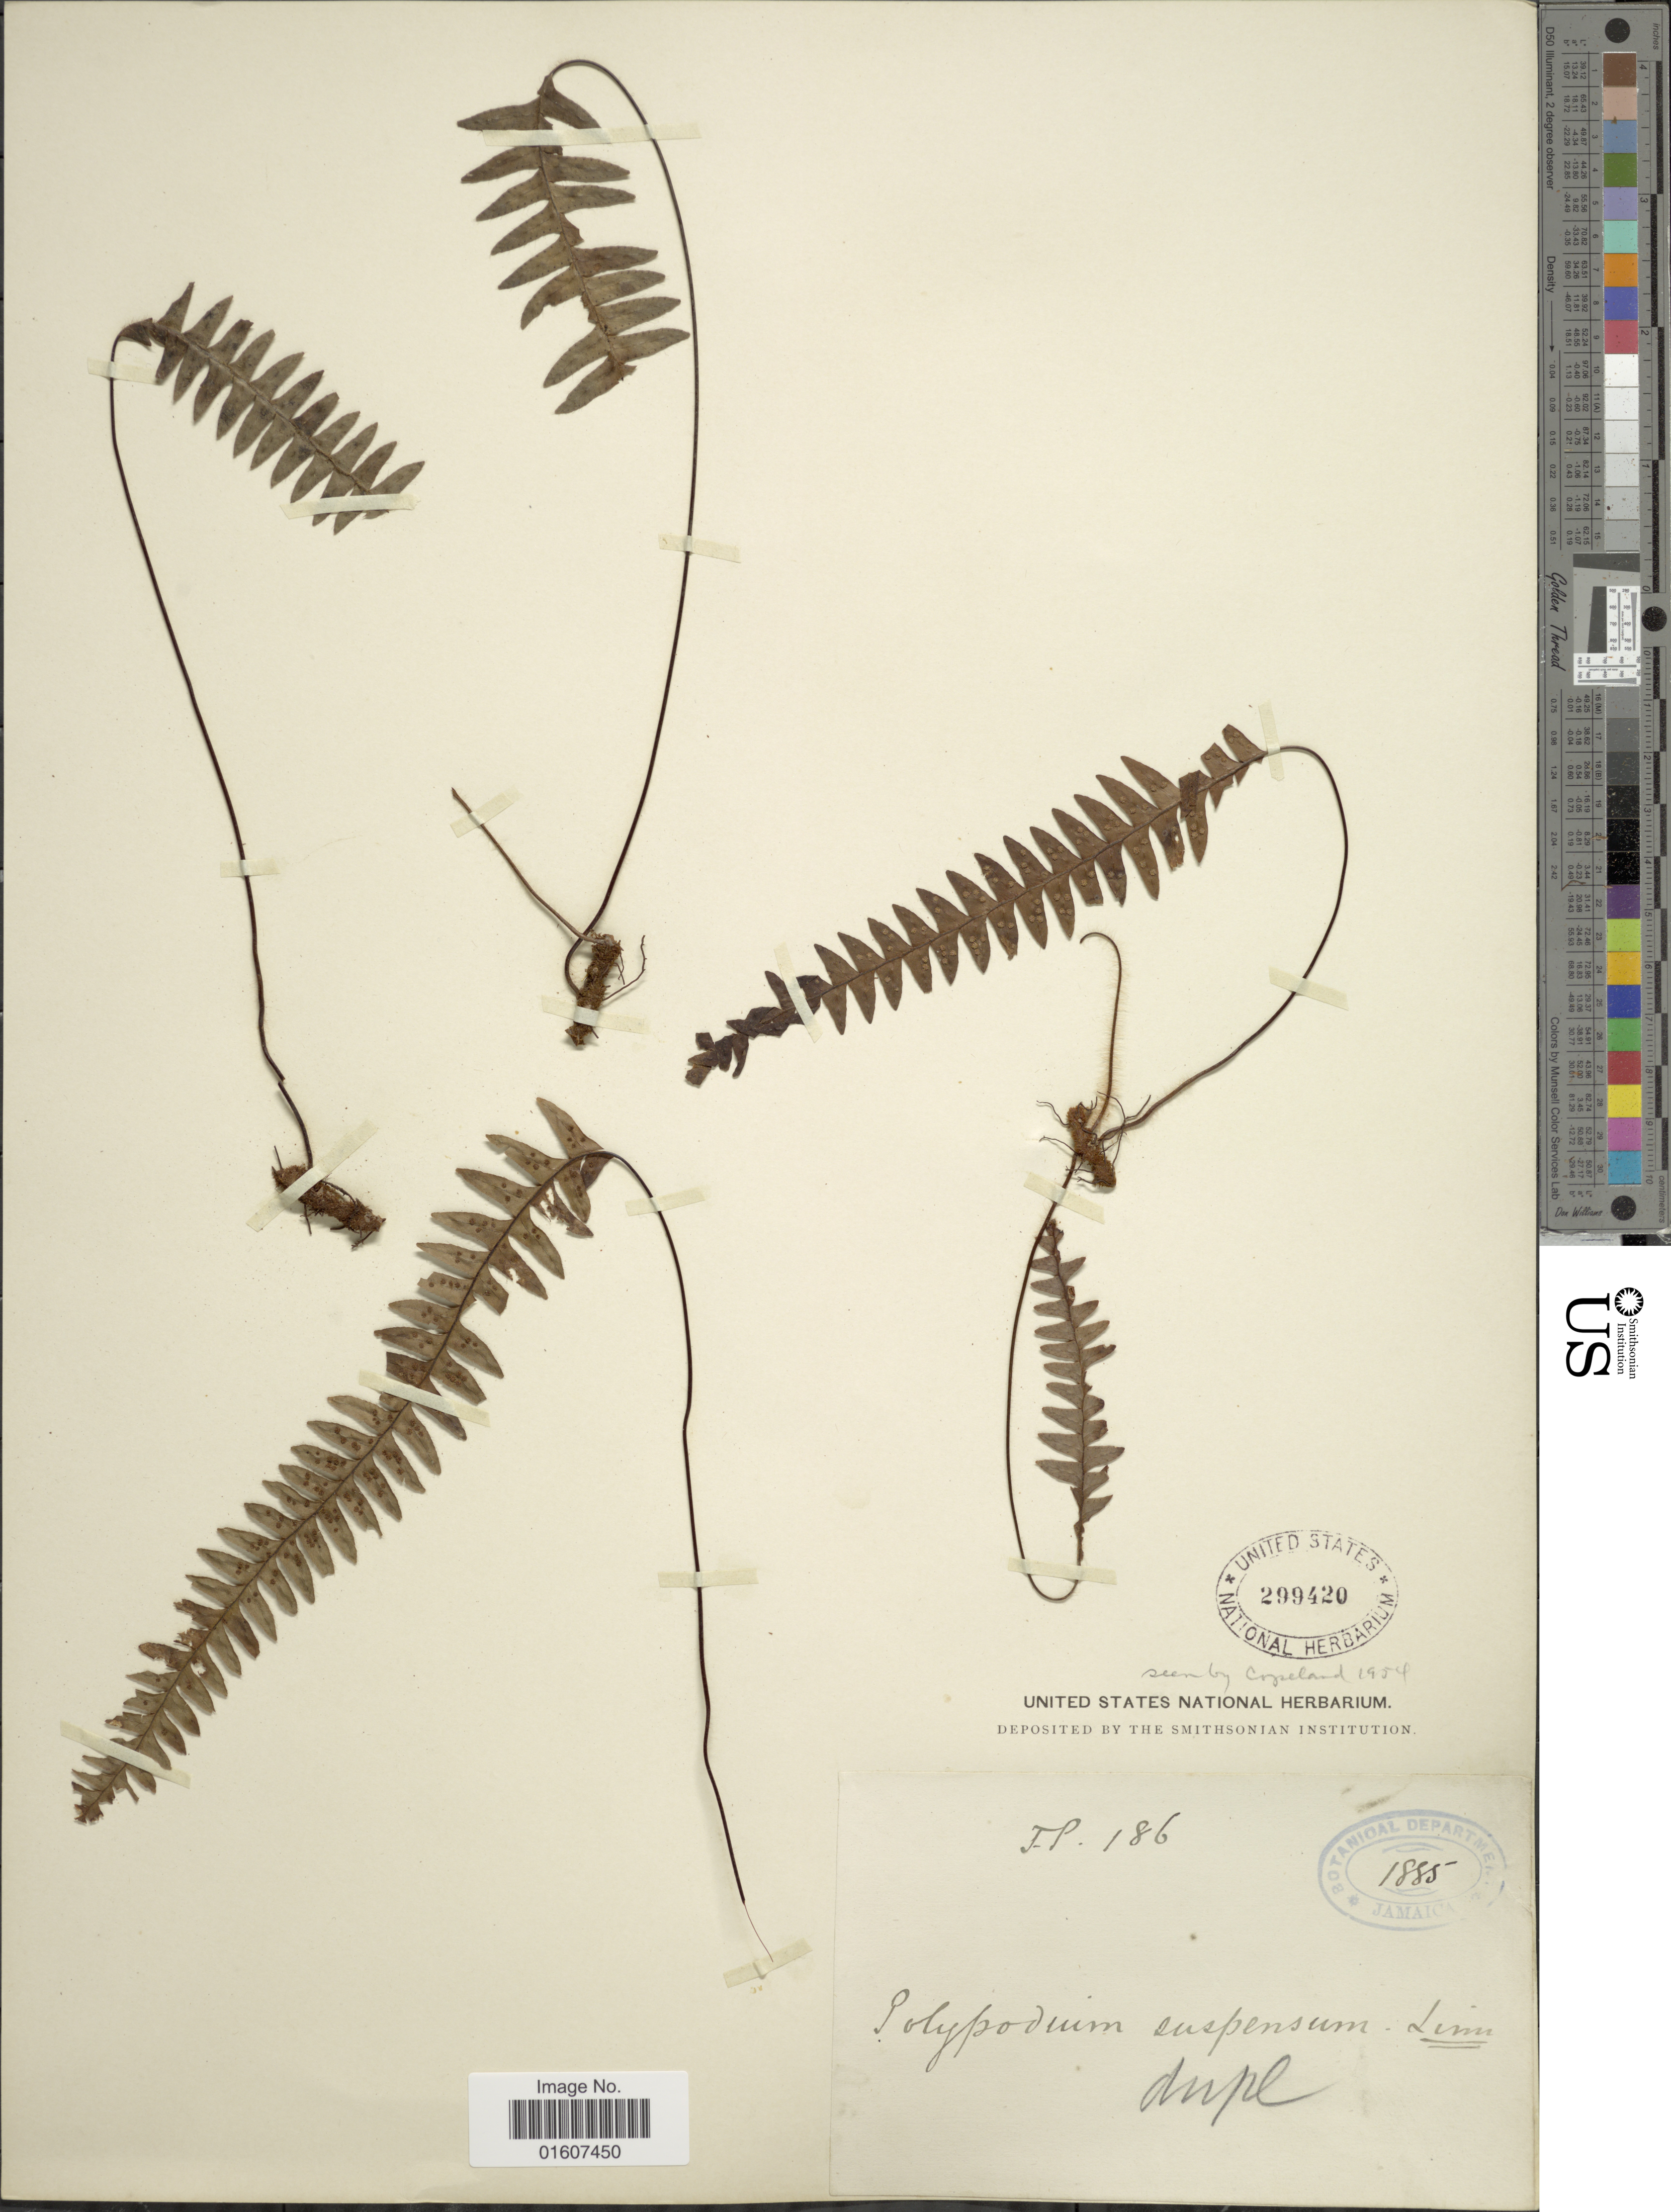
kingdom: Plantae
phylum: Tracheophyta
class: Polypodiopsida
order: Polypodiales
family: Polypodiaceae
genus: Terpsichore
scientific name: Terpsichore asplenifolia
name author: (L.) A.R. Sm.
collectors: J.P.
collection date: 1885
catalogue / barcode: US 299420